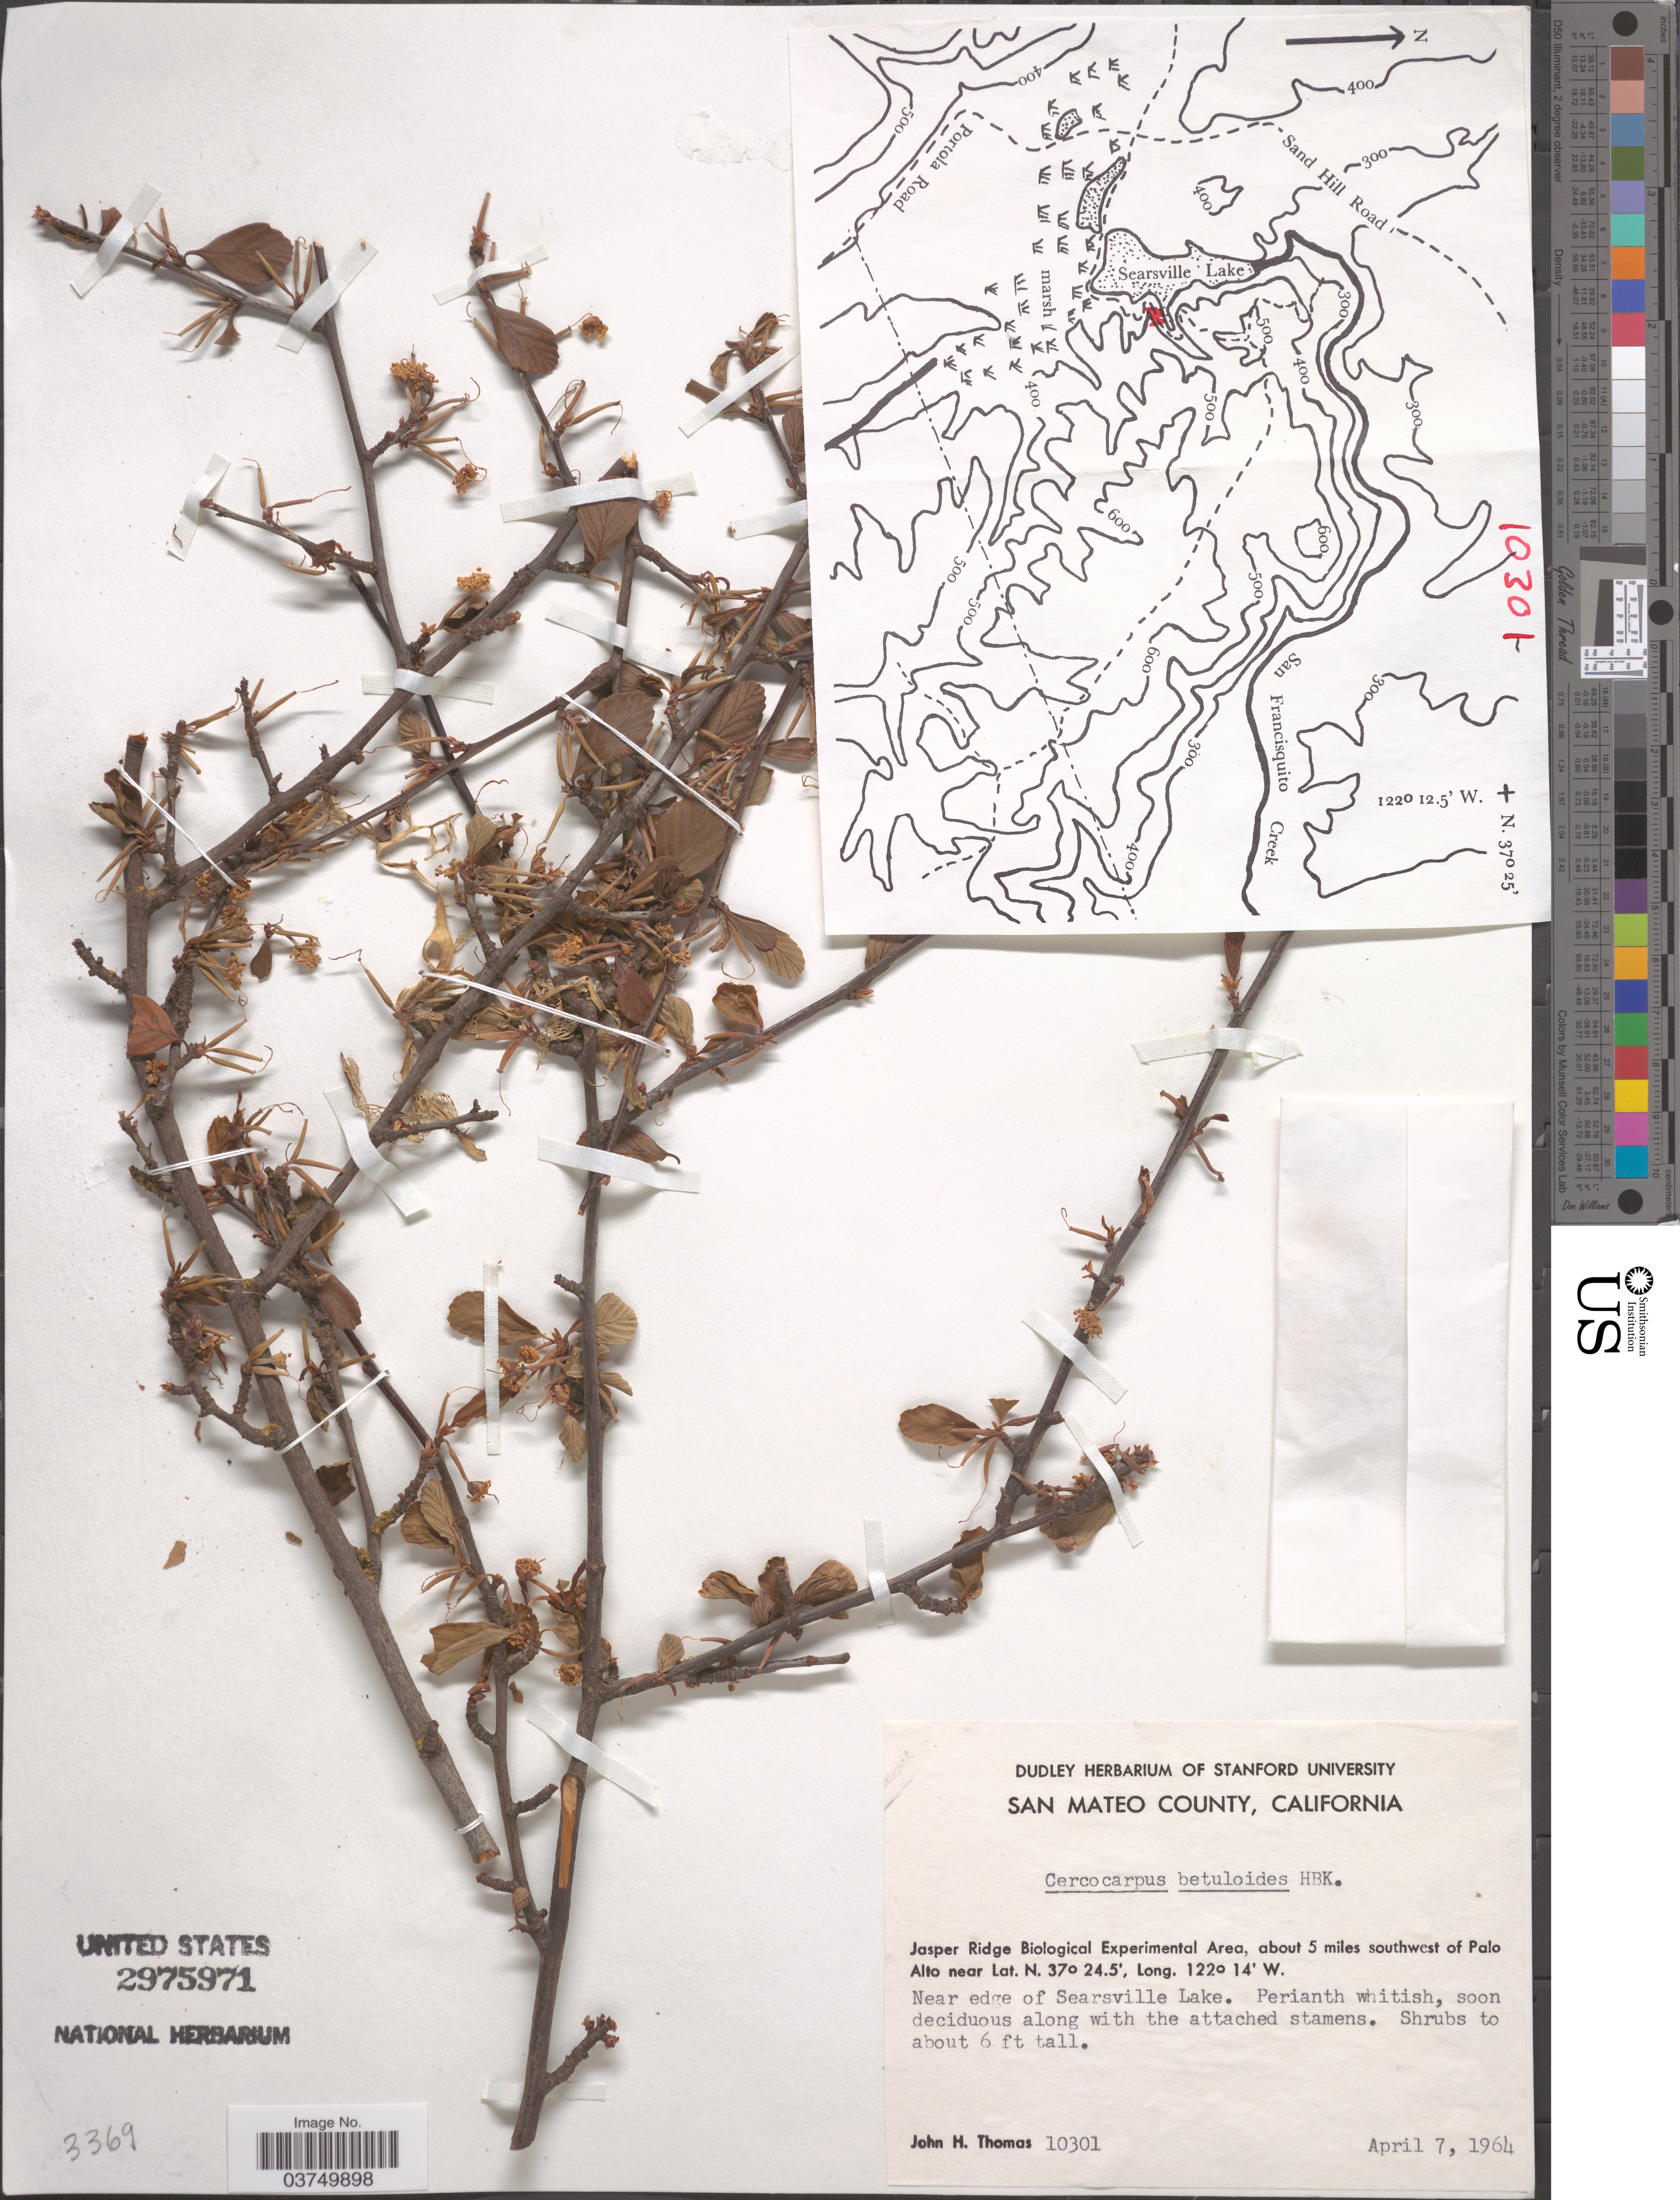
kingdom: Plantae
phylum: Tracheophyta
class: Magnoliopsida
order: Rosales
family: Rosaceae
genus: Cercocarpus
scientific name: Cercocarpus betuloides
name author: Nutt.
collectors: J. H. Thomas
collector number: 10301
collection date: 1964-04-07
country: United States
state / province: California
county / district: San Mateo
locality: San Mateo County. Jasper Ridge Biological Experimental Area, about 5 miles southwest of Palo Alto. Near edge of Searsville Lake.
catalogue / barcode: US 2975971